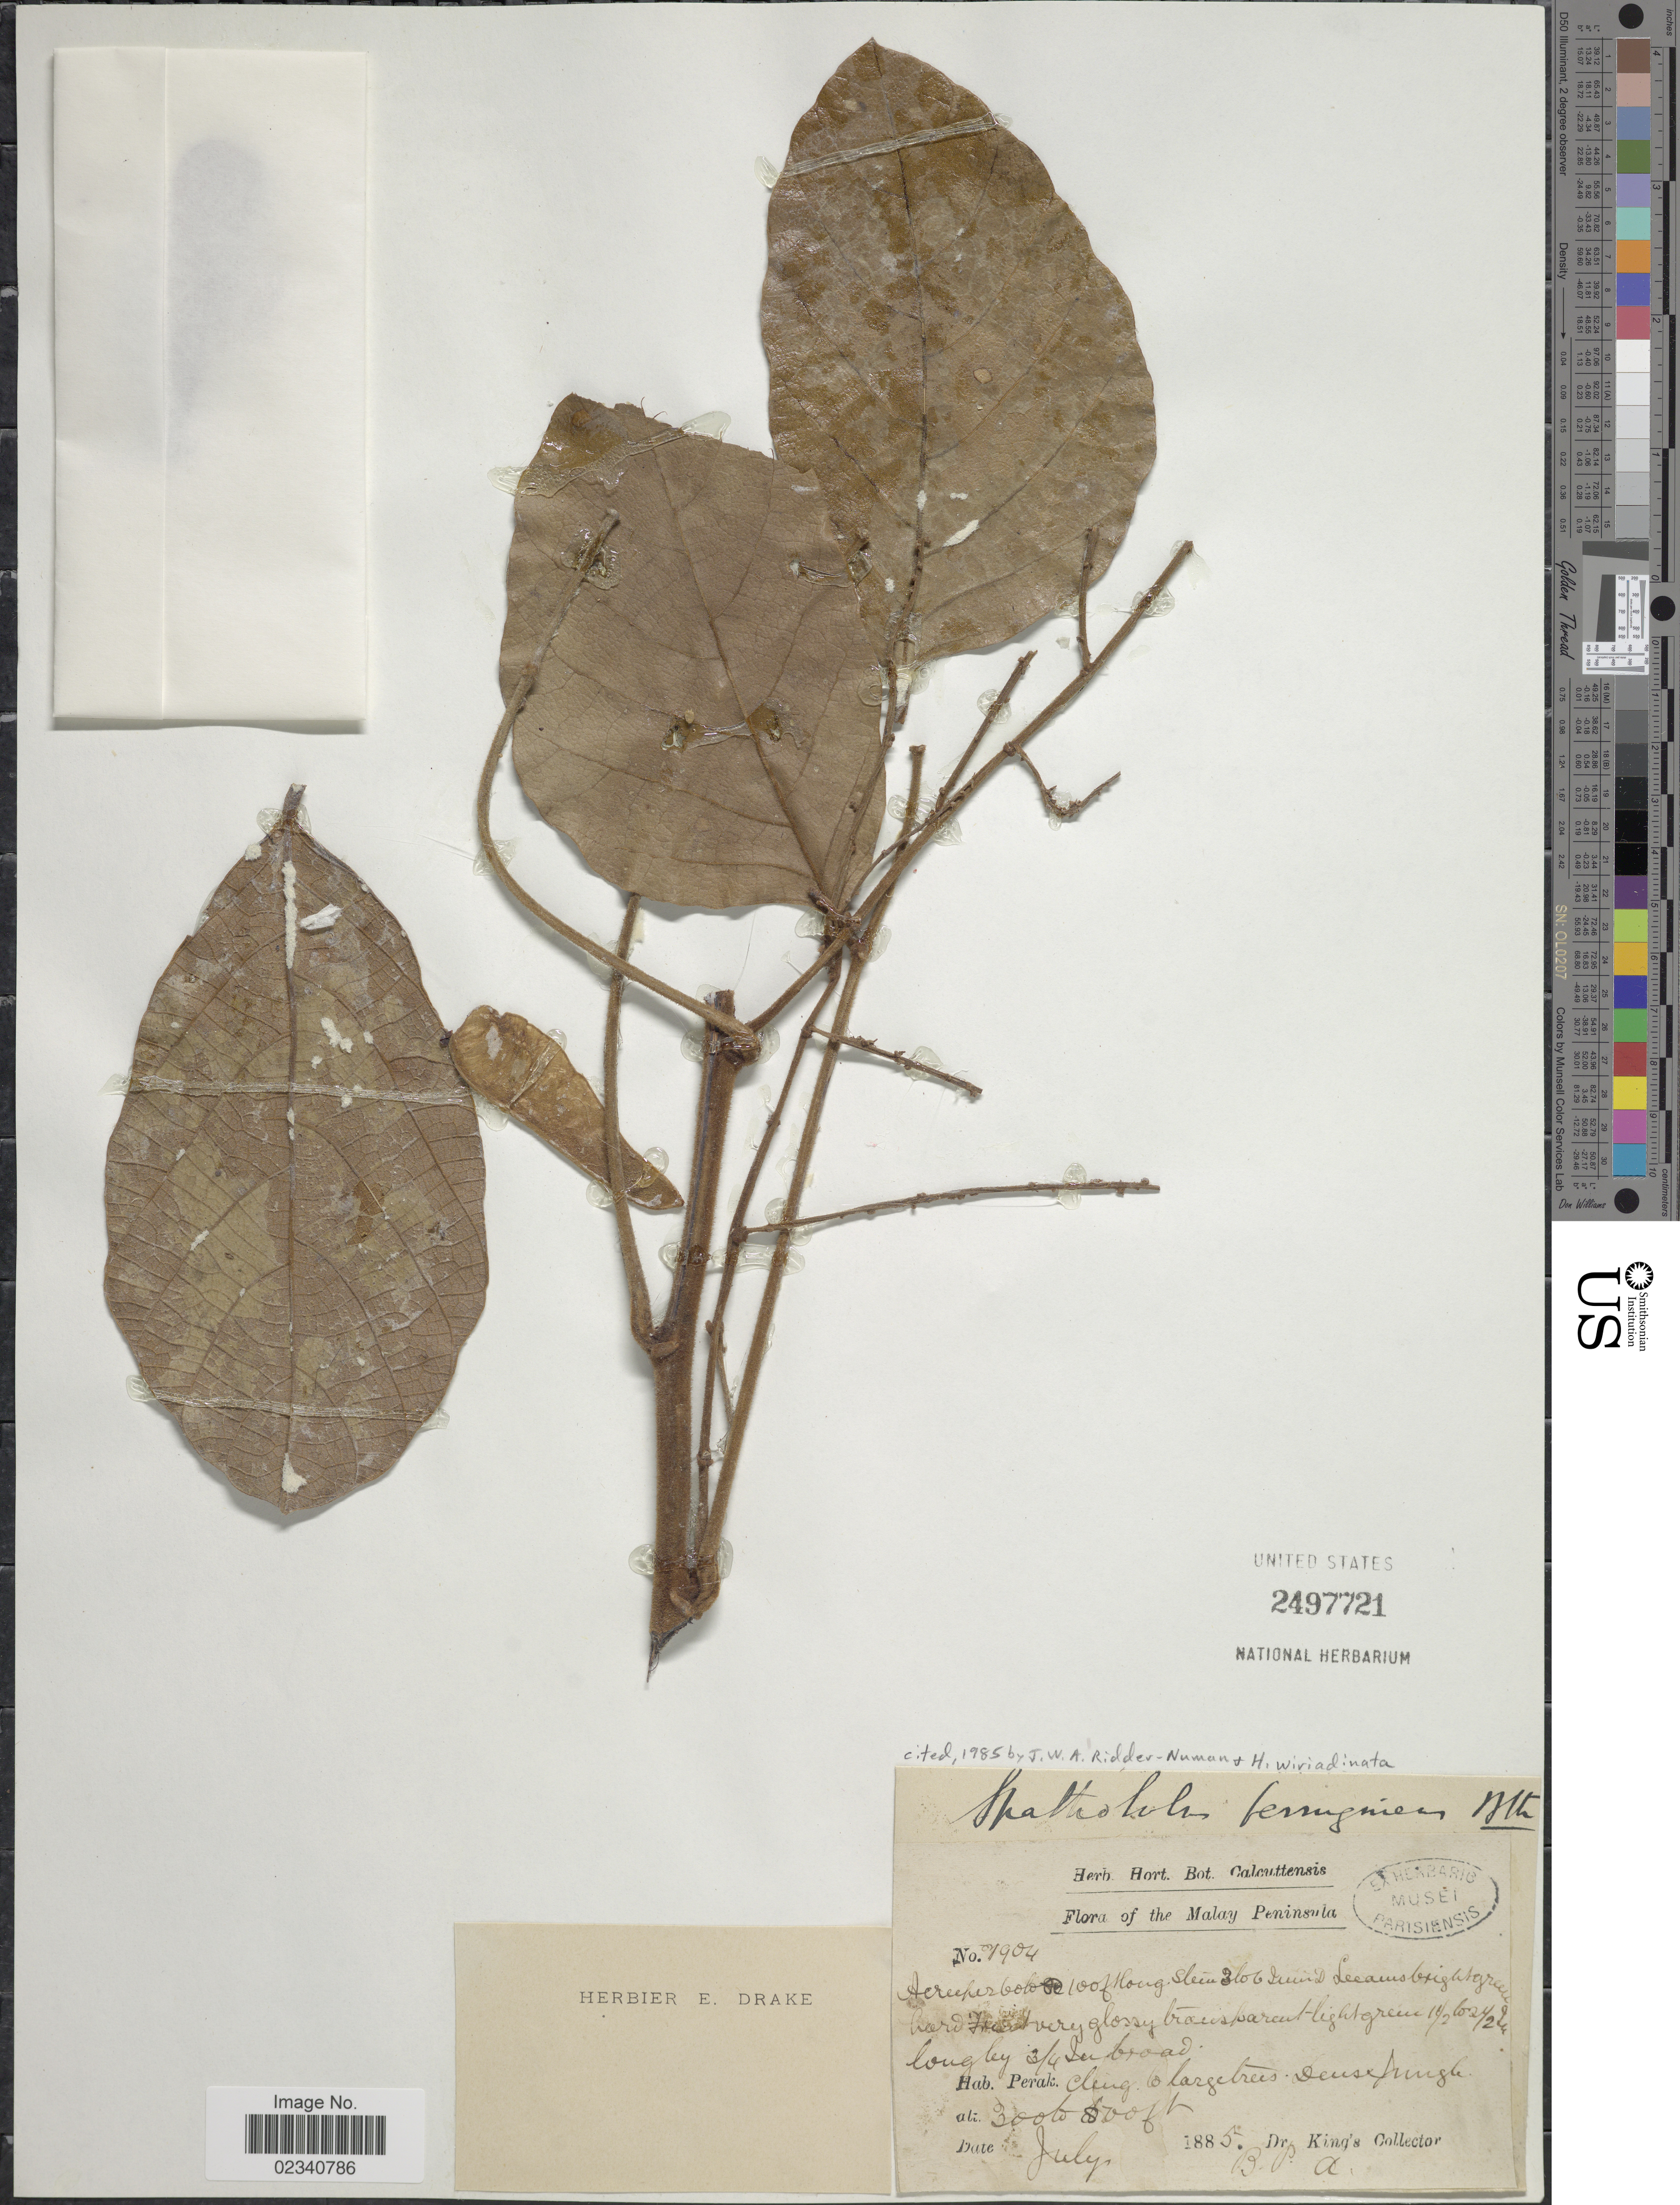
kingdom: Plantae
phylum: Tracheophyta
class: Magnoliopsida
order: Fabales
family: Fabaceae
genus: Spatholobus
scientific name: Spatholobus ferrugineus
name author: Benth.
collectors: Dr. King's collector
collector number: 7904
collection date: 1885-07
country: Malaysia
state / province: Perak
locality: Malay Peninsula, Perak.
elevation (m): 91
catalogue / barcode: US 2497721